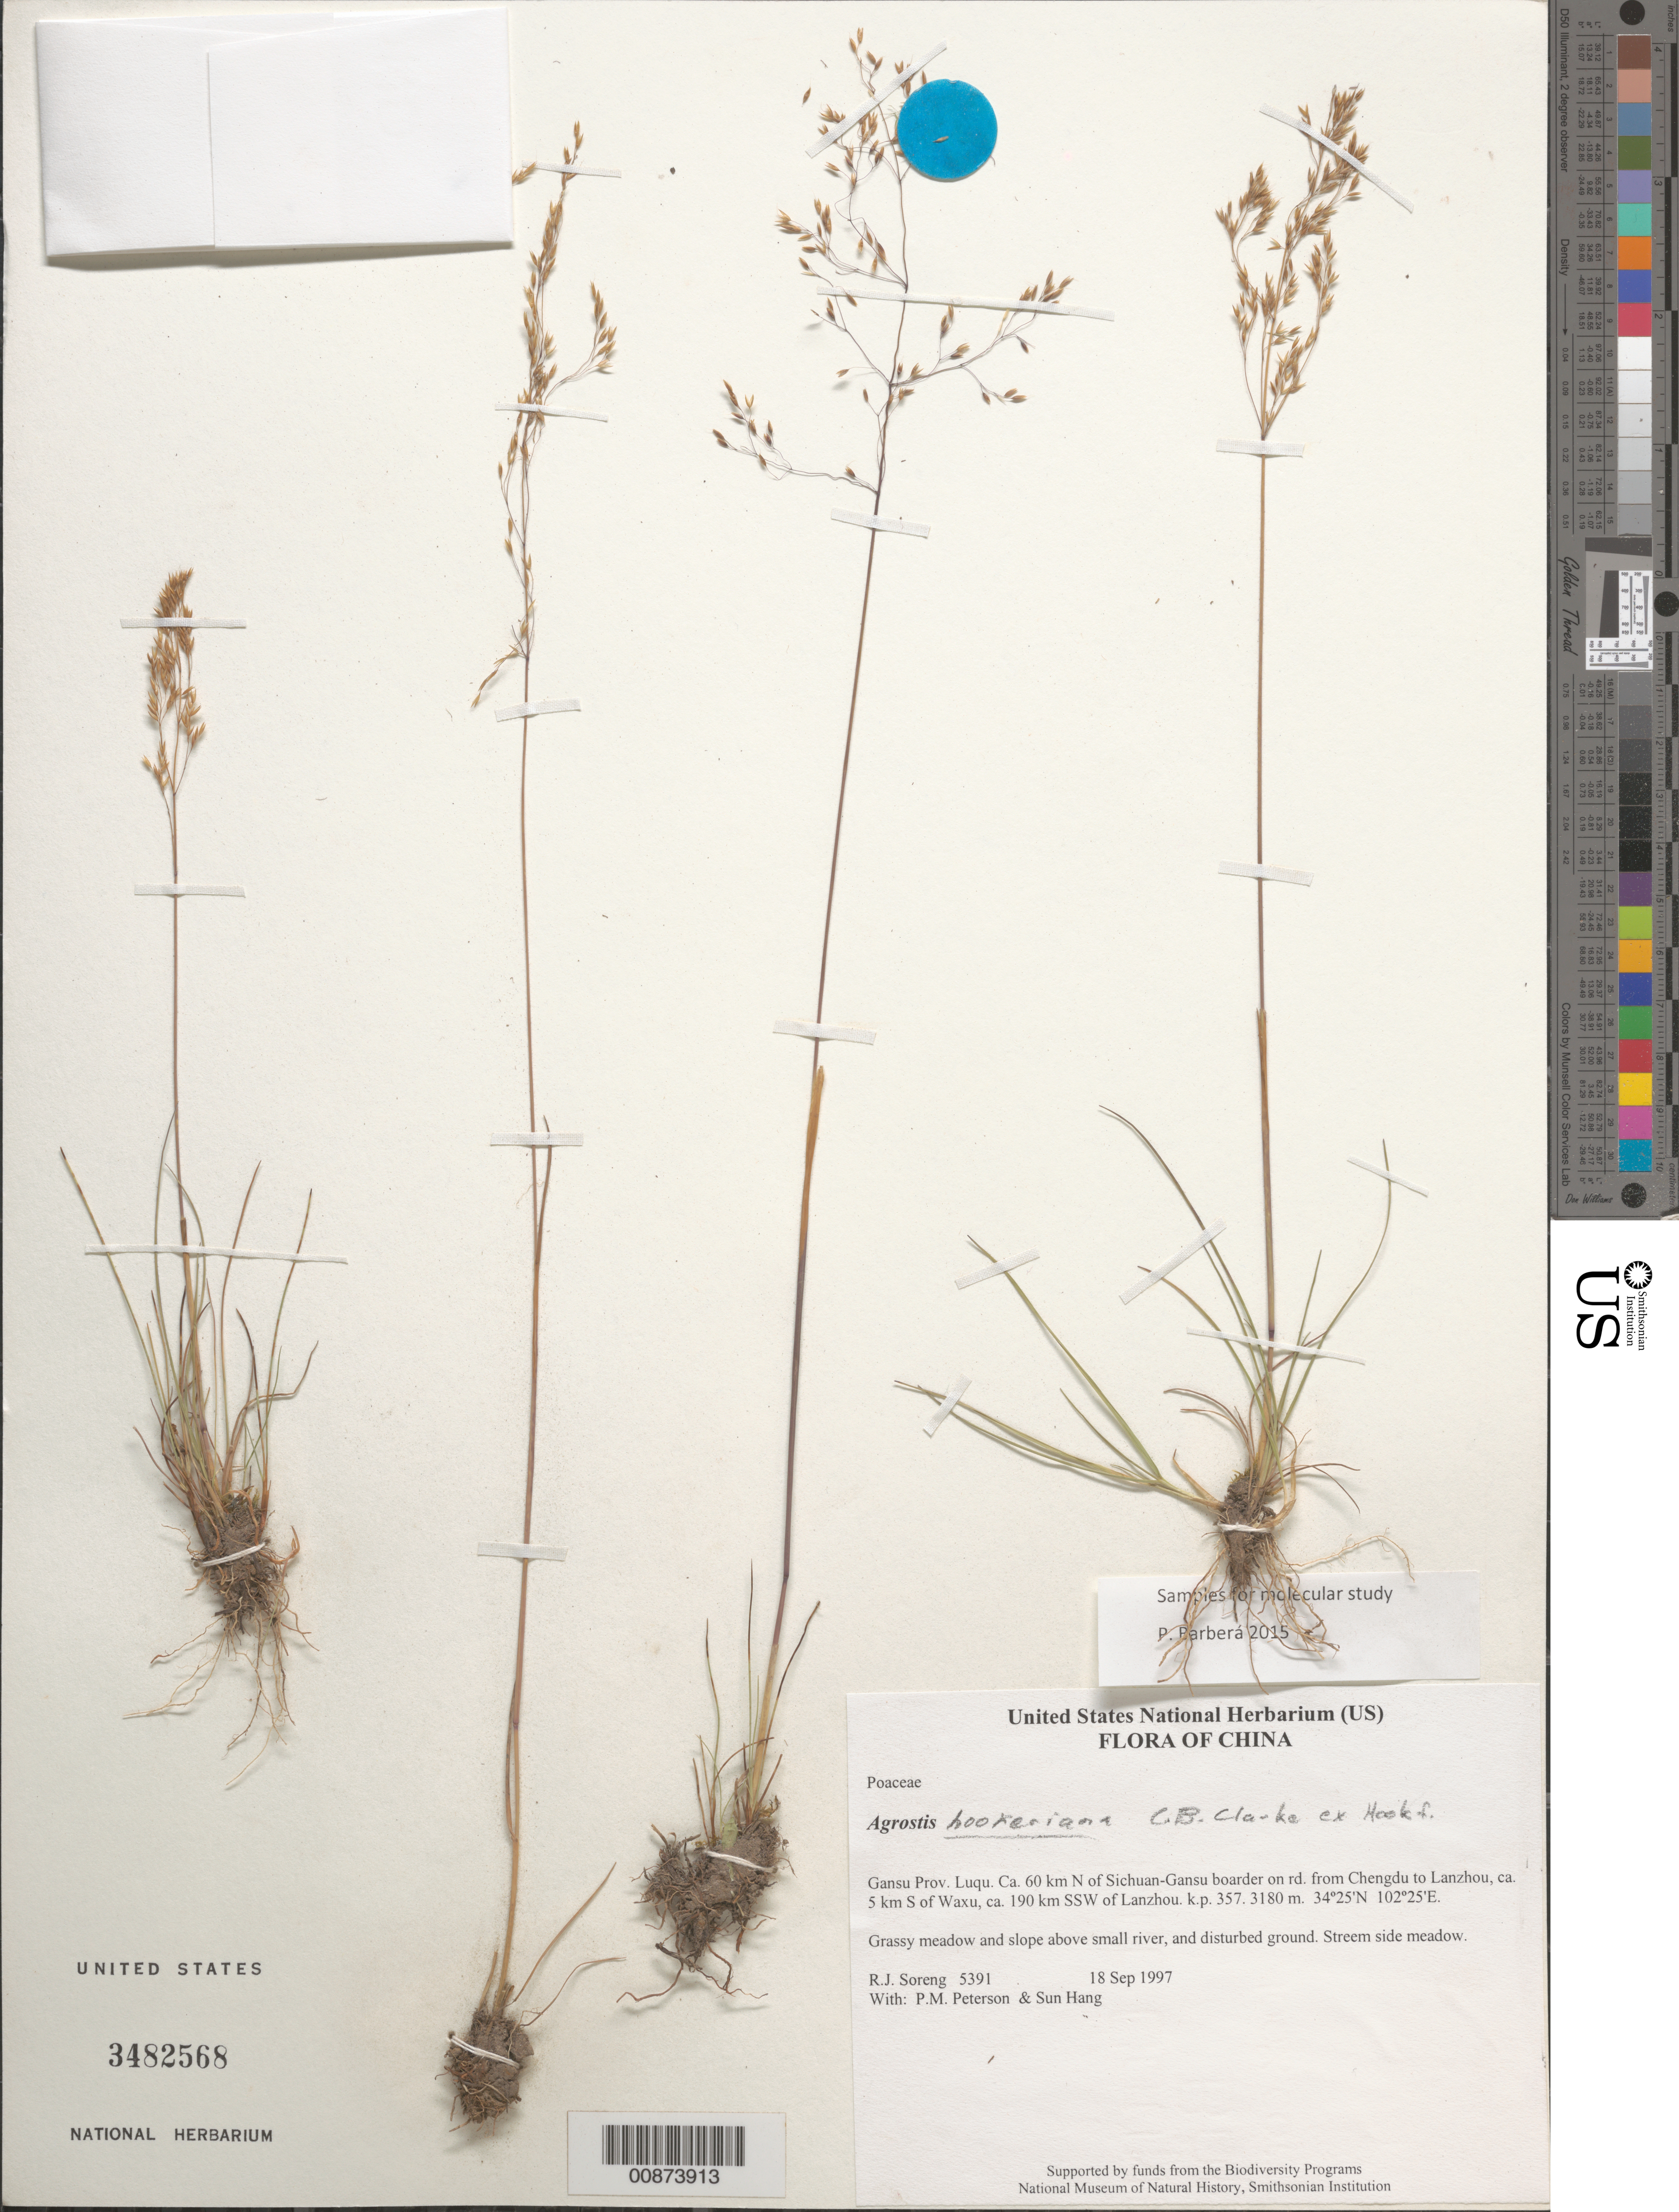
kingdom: Plantae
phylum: Tracheophyta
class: Liliopsida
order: Poales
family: Poaceae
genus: Agrostis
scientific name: Agrostis hookeriana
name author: C.B. Clarke ex Hook. f.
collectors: R. J. Soreng, P. M. Peterson & Sun Hang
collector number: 5391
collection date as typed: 18 Sep 1997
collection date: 1997-09-18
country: China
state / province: Gansu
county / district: Luqu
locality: Ca. 60 km N of Sichuan-Gansu boarder on rd. from Chengdu to Lanzhou, ca. 5 km S of Waxu, ca. 190 km SSW of Lanzhou. k.p. 357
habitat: Grassy meadow and slope above small river, and disturbed ground.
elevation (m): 3180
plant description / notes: KUN, PE, US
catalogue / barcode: US 3482568